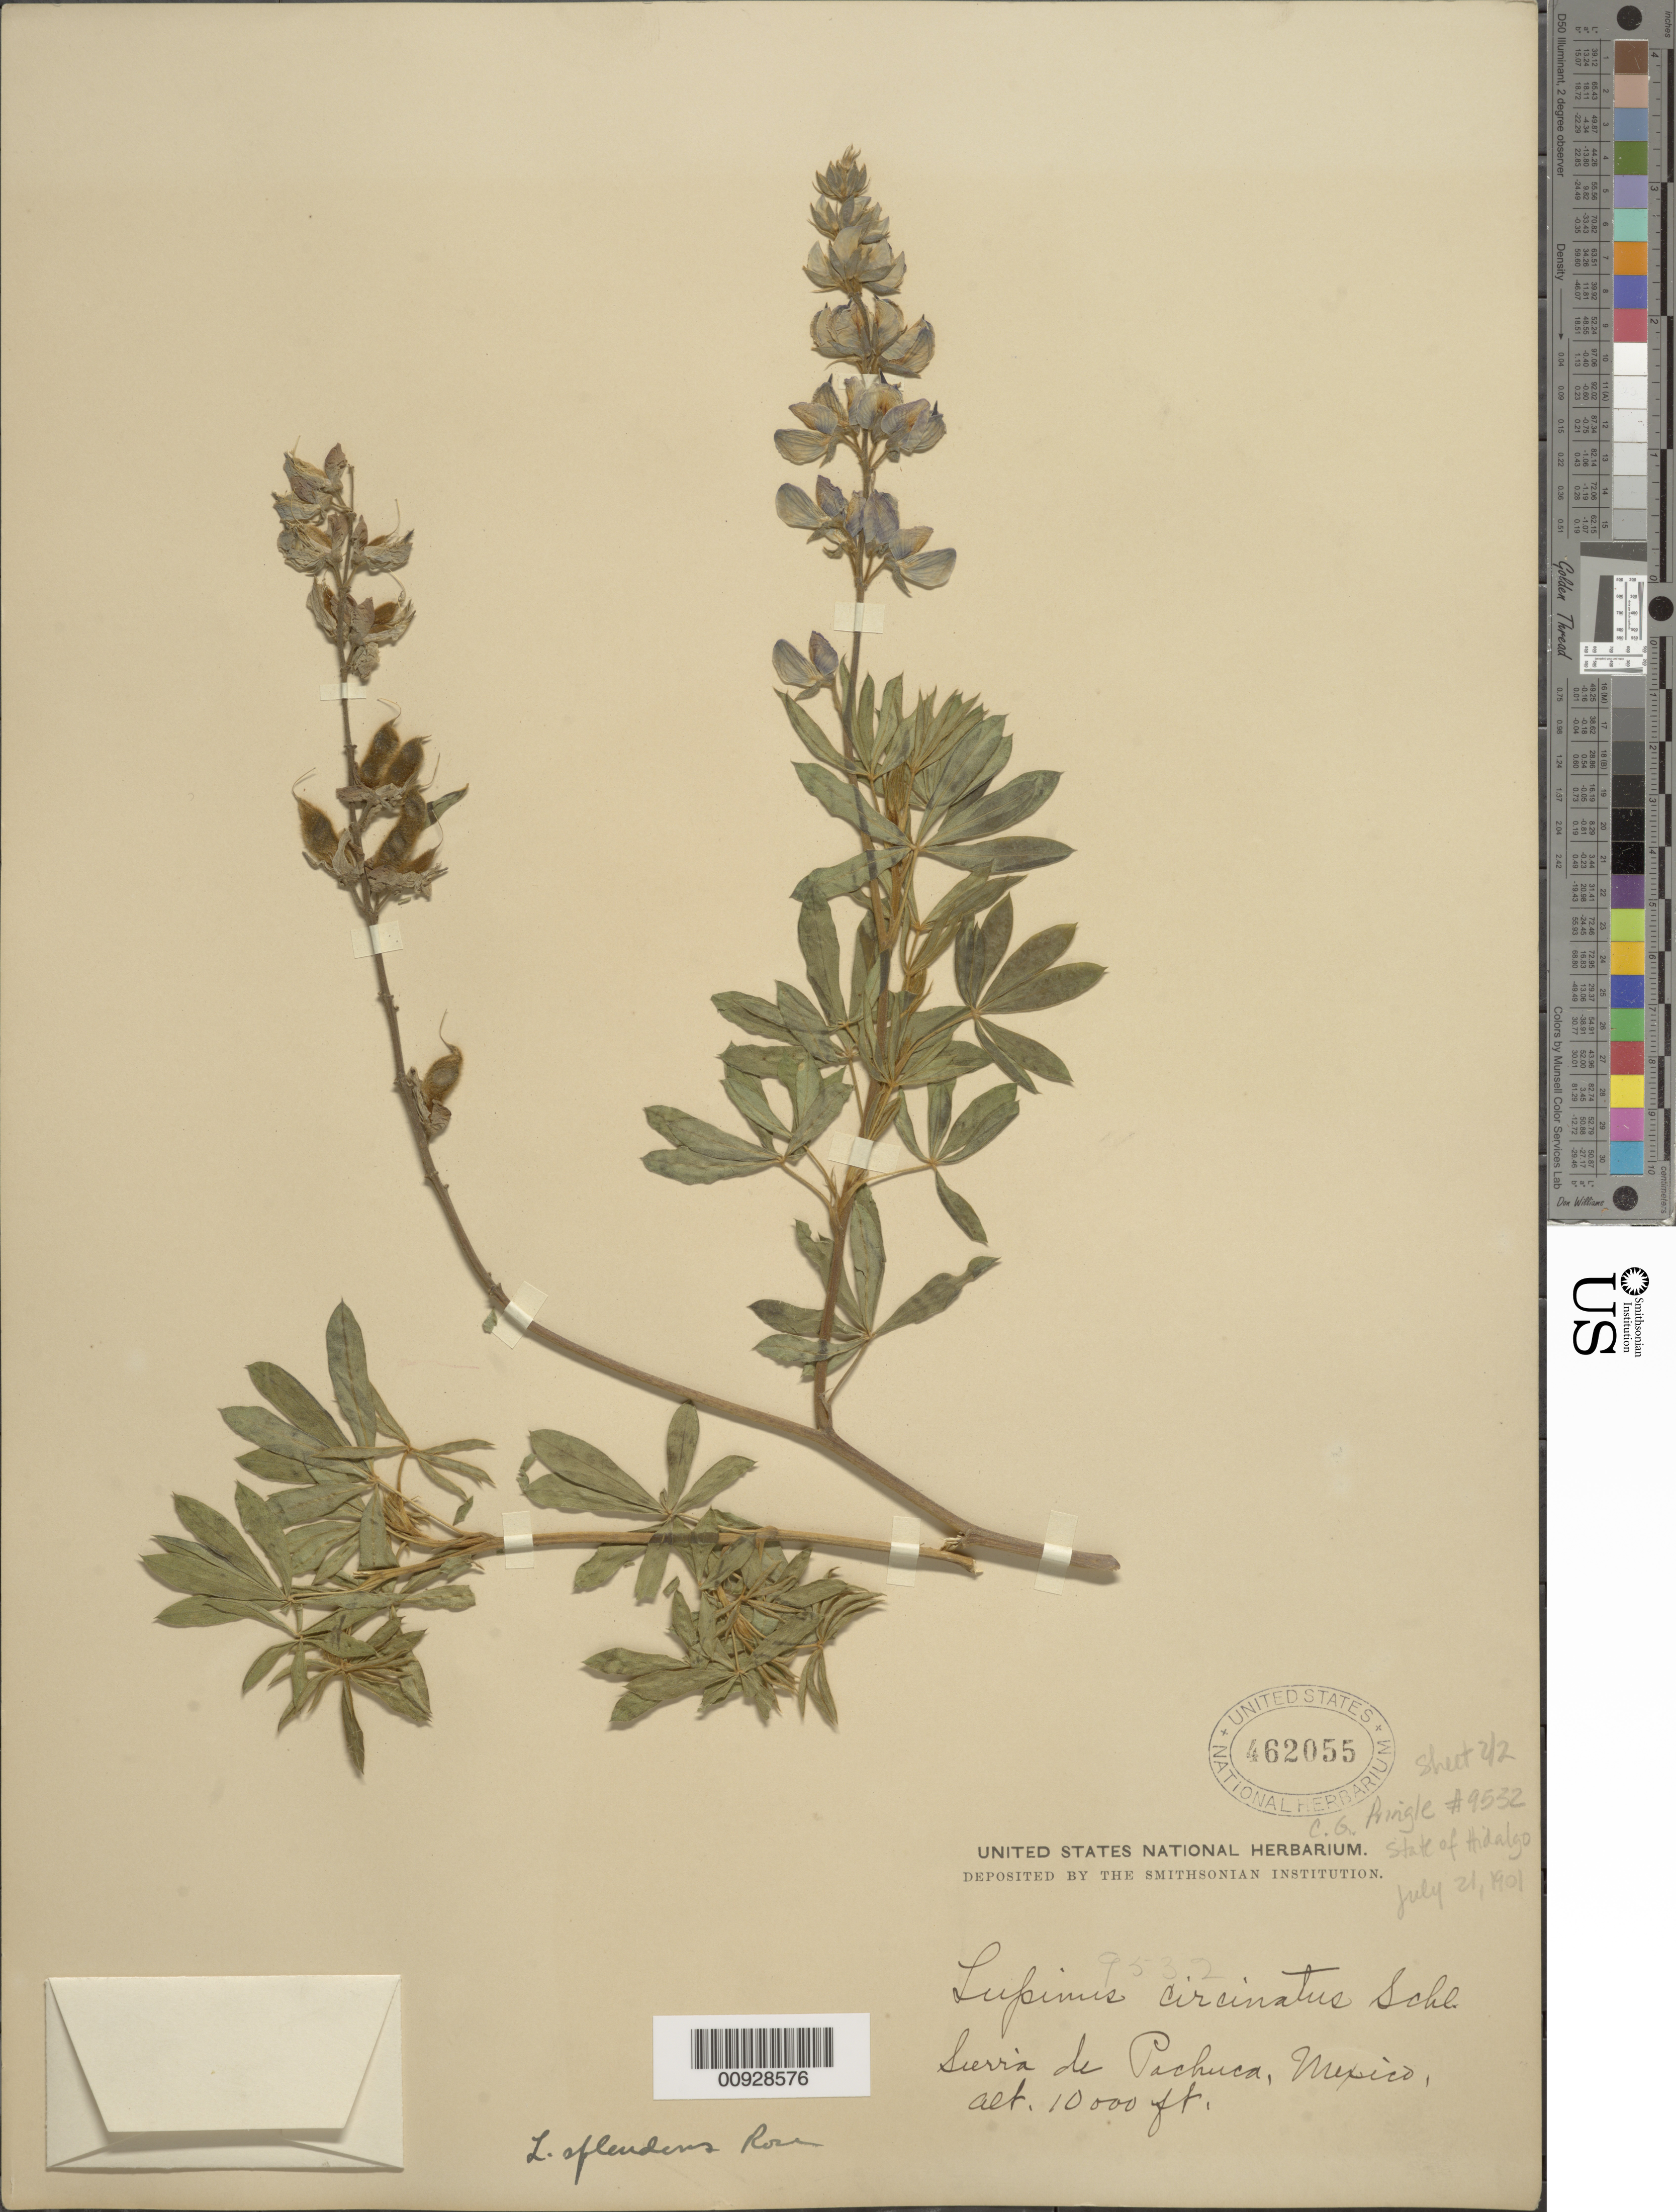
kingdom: Plantae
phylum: Tracheophyta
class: Magnoliopsida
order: Fabales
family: Fabaceae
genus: Lupinus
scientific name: Lupinus splendens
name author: Rose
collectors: C. G. Pringle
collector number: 9532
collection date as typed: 21 Jul 1901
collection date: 1901-07-21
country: Mexico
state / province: Hidalgo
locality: Sierra de Pachuca.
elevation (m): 3048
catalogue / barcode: US 462055